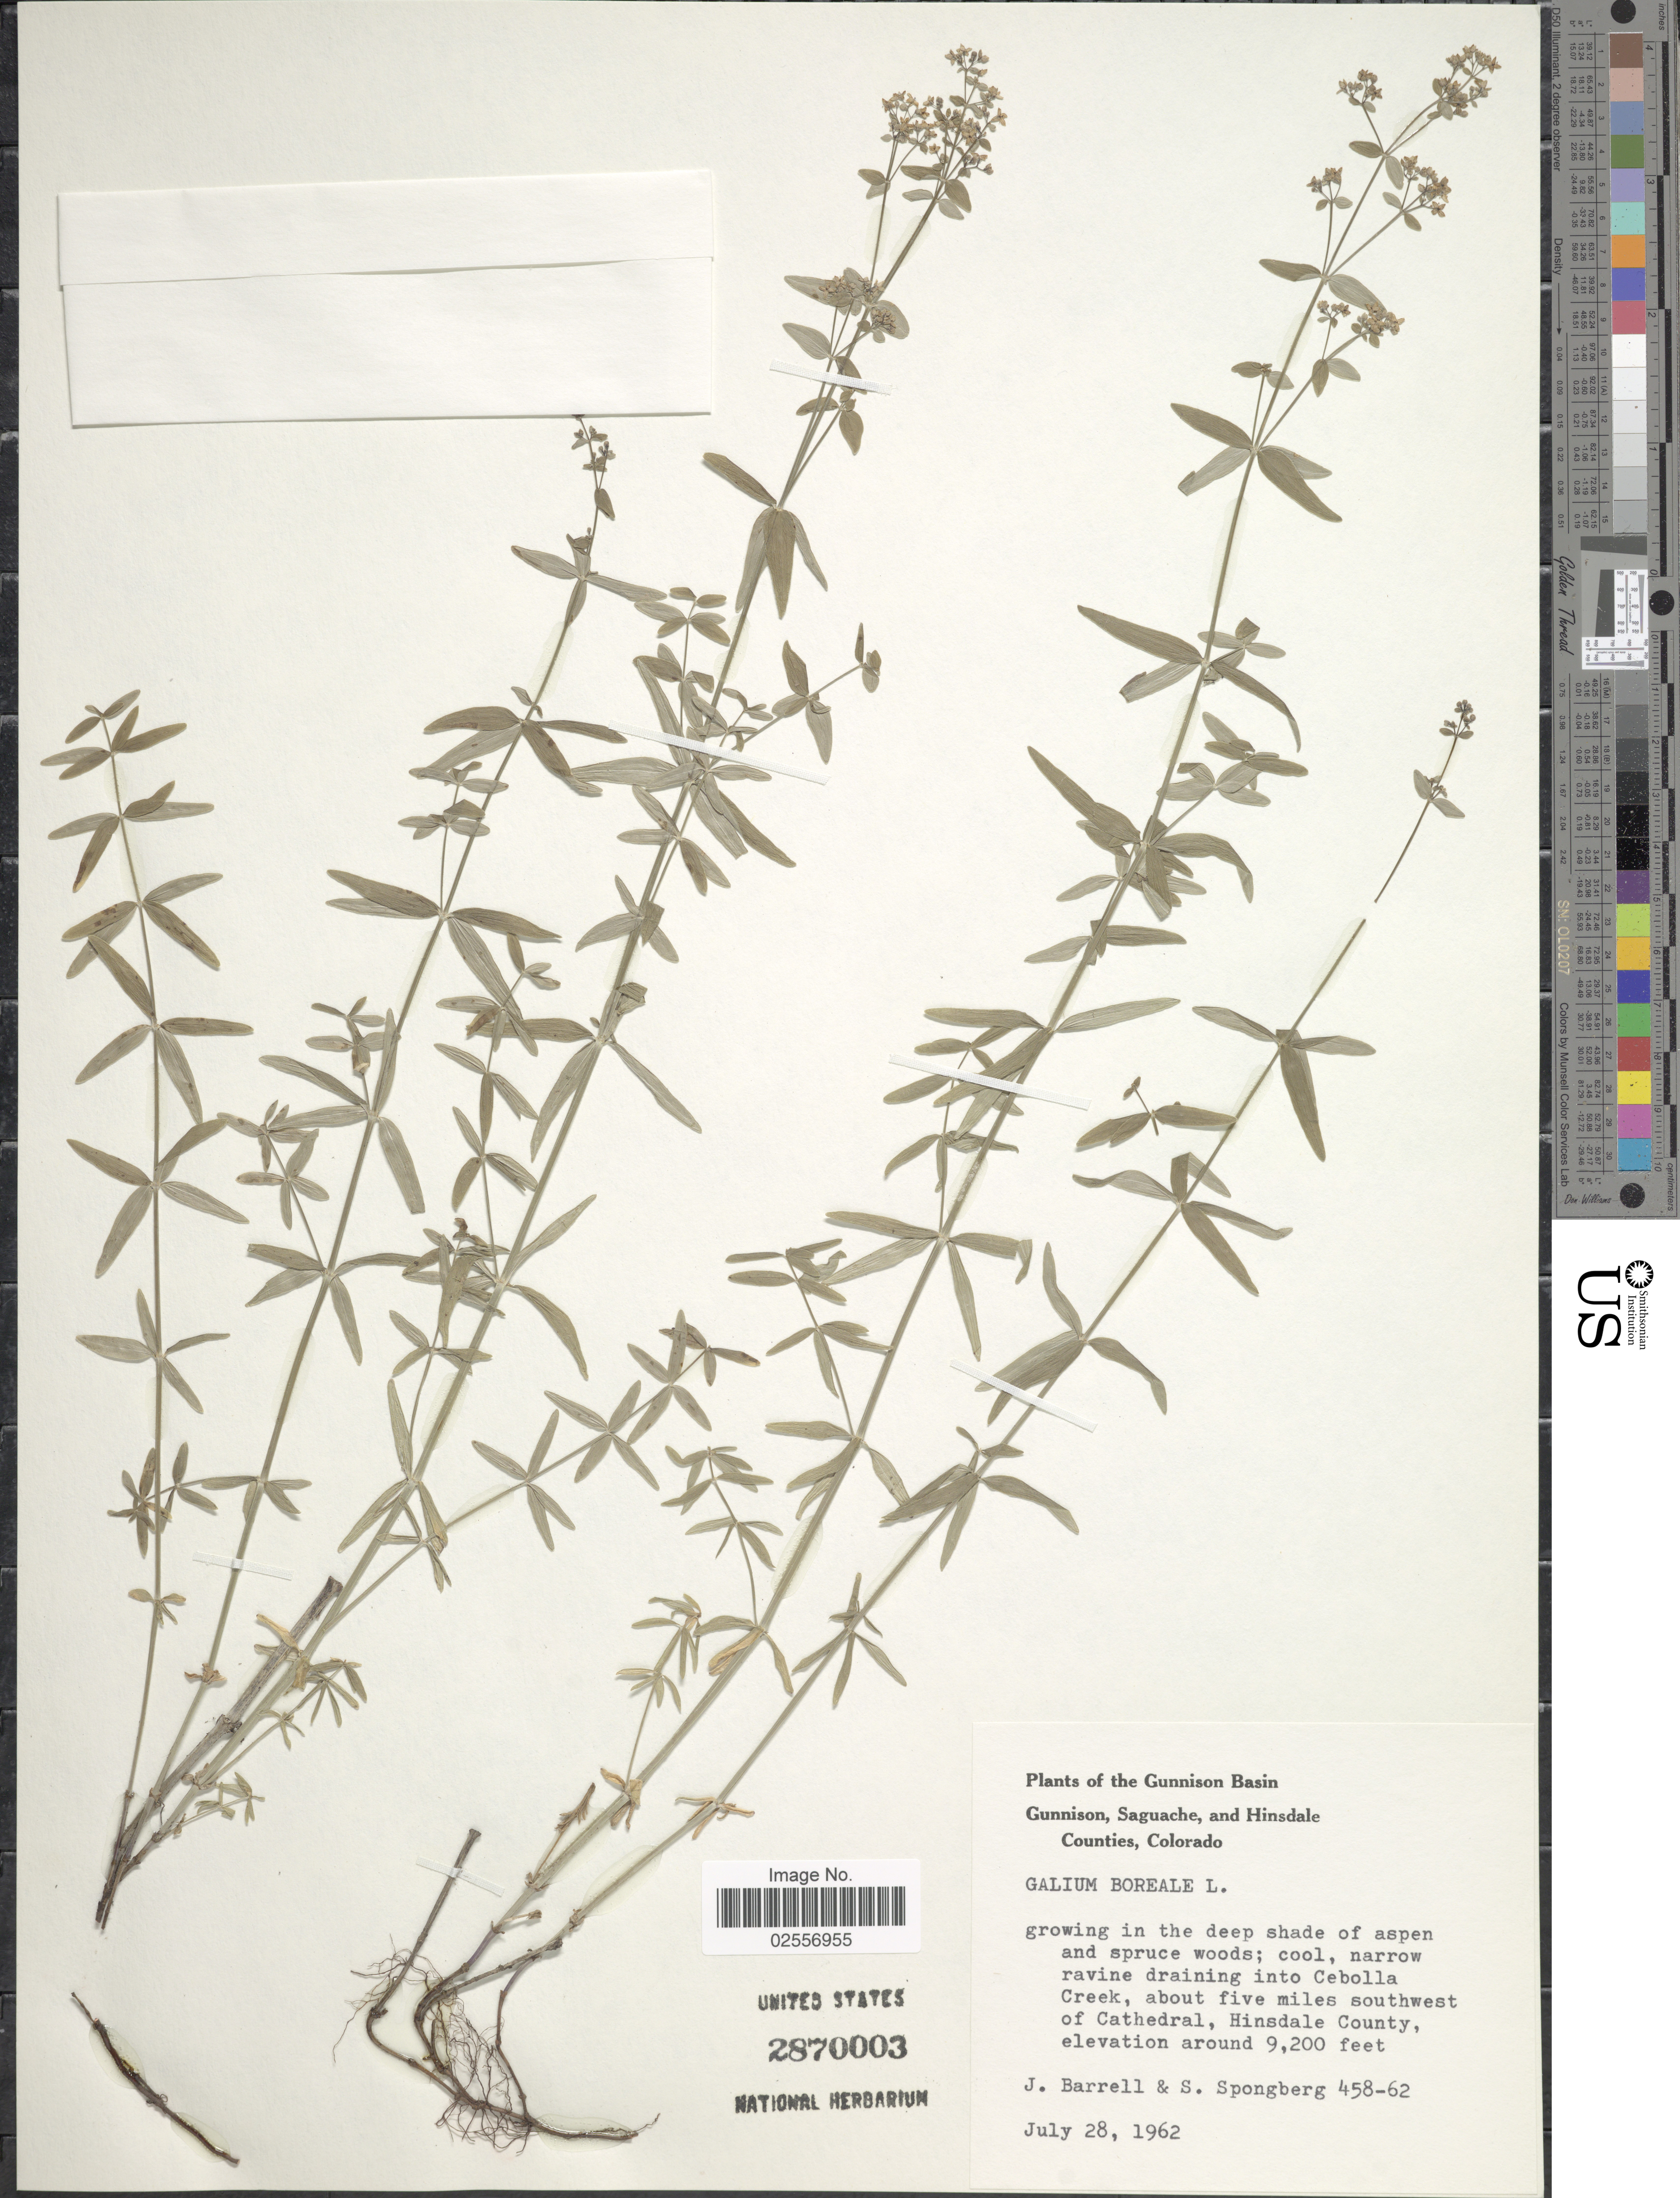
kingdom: Plantae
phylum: Tracheophyta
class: Magnoliopsida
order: Gentianales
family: Rubiaceae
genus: Galium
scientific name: Galium boreale L.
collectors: J. Barrell & S. A.Spongberg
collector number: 458-62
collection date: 1962-07-28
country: United States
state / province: Colorado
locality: Gunnison Basin, Gunnison, Saguache, and Hinsdale Counties, Cebolla Creek, about five miles southwest of Cathedral, Hinsdale County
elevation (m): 2804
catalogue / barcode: US 2870003